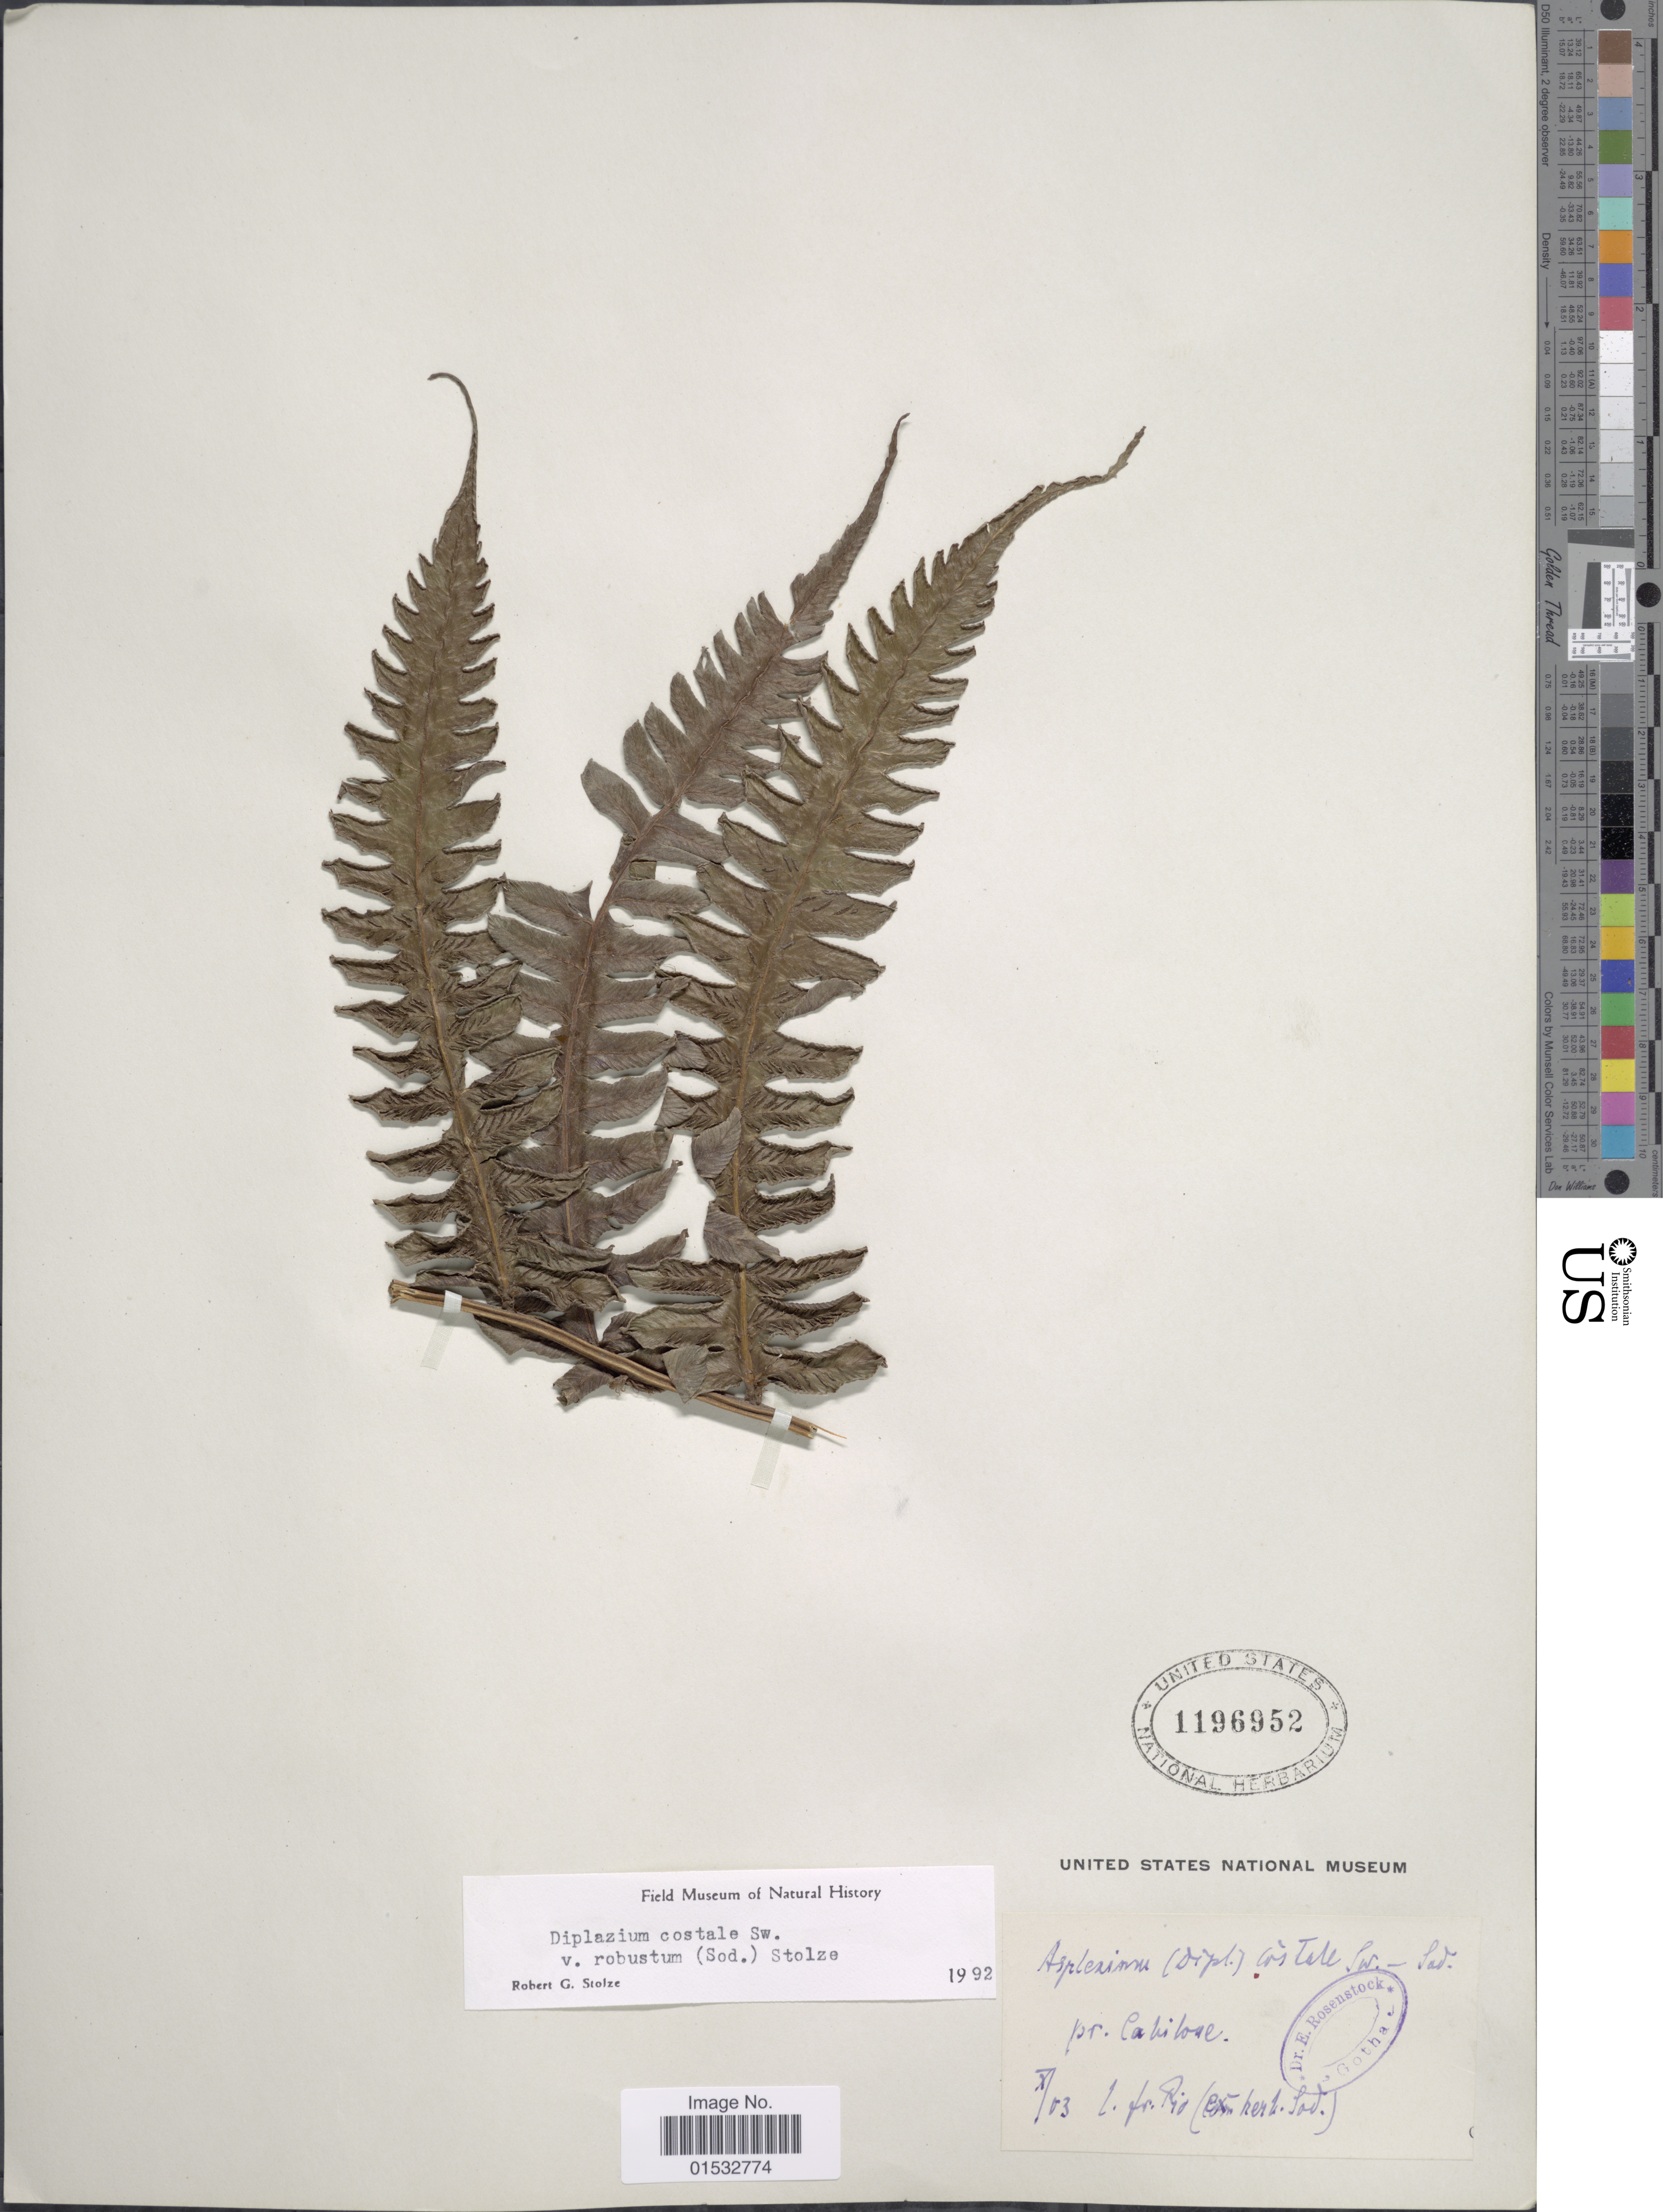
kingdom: Plantae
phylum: Tracheophyta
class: Polypodiopsida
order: Polypodiales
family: Athyriaceae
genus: Diplazium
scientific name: Diplazium costale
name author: (Sw.) C. Presl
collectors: Rio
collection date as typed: Transcribed d/m/y: /10/3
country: Ecuador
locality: Pr. Calilone [interpreted]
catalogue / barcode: US 1196952